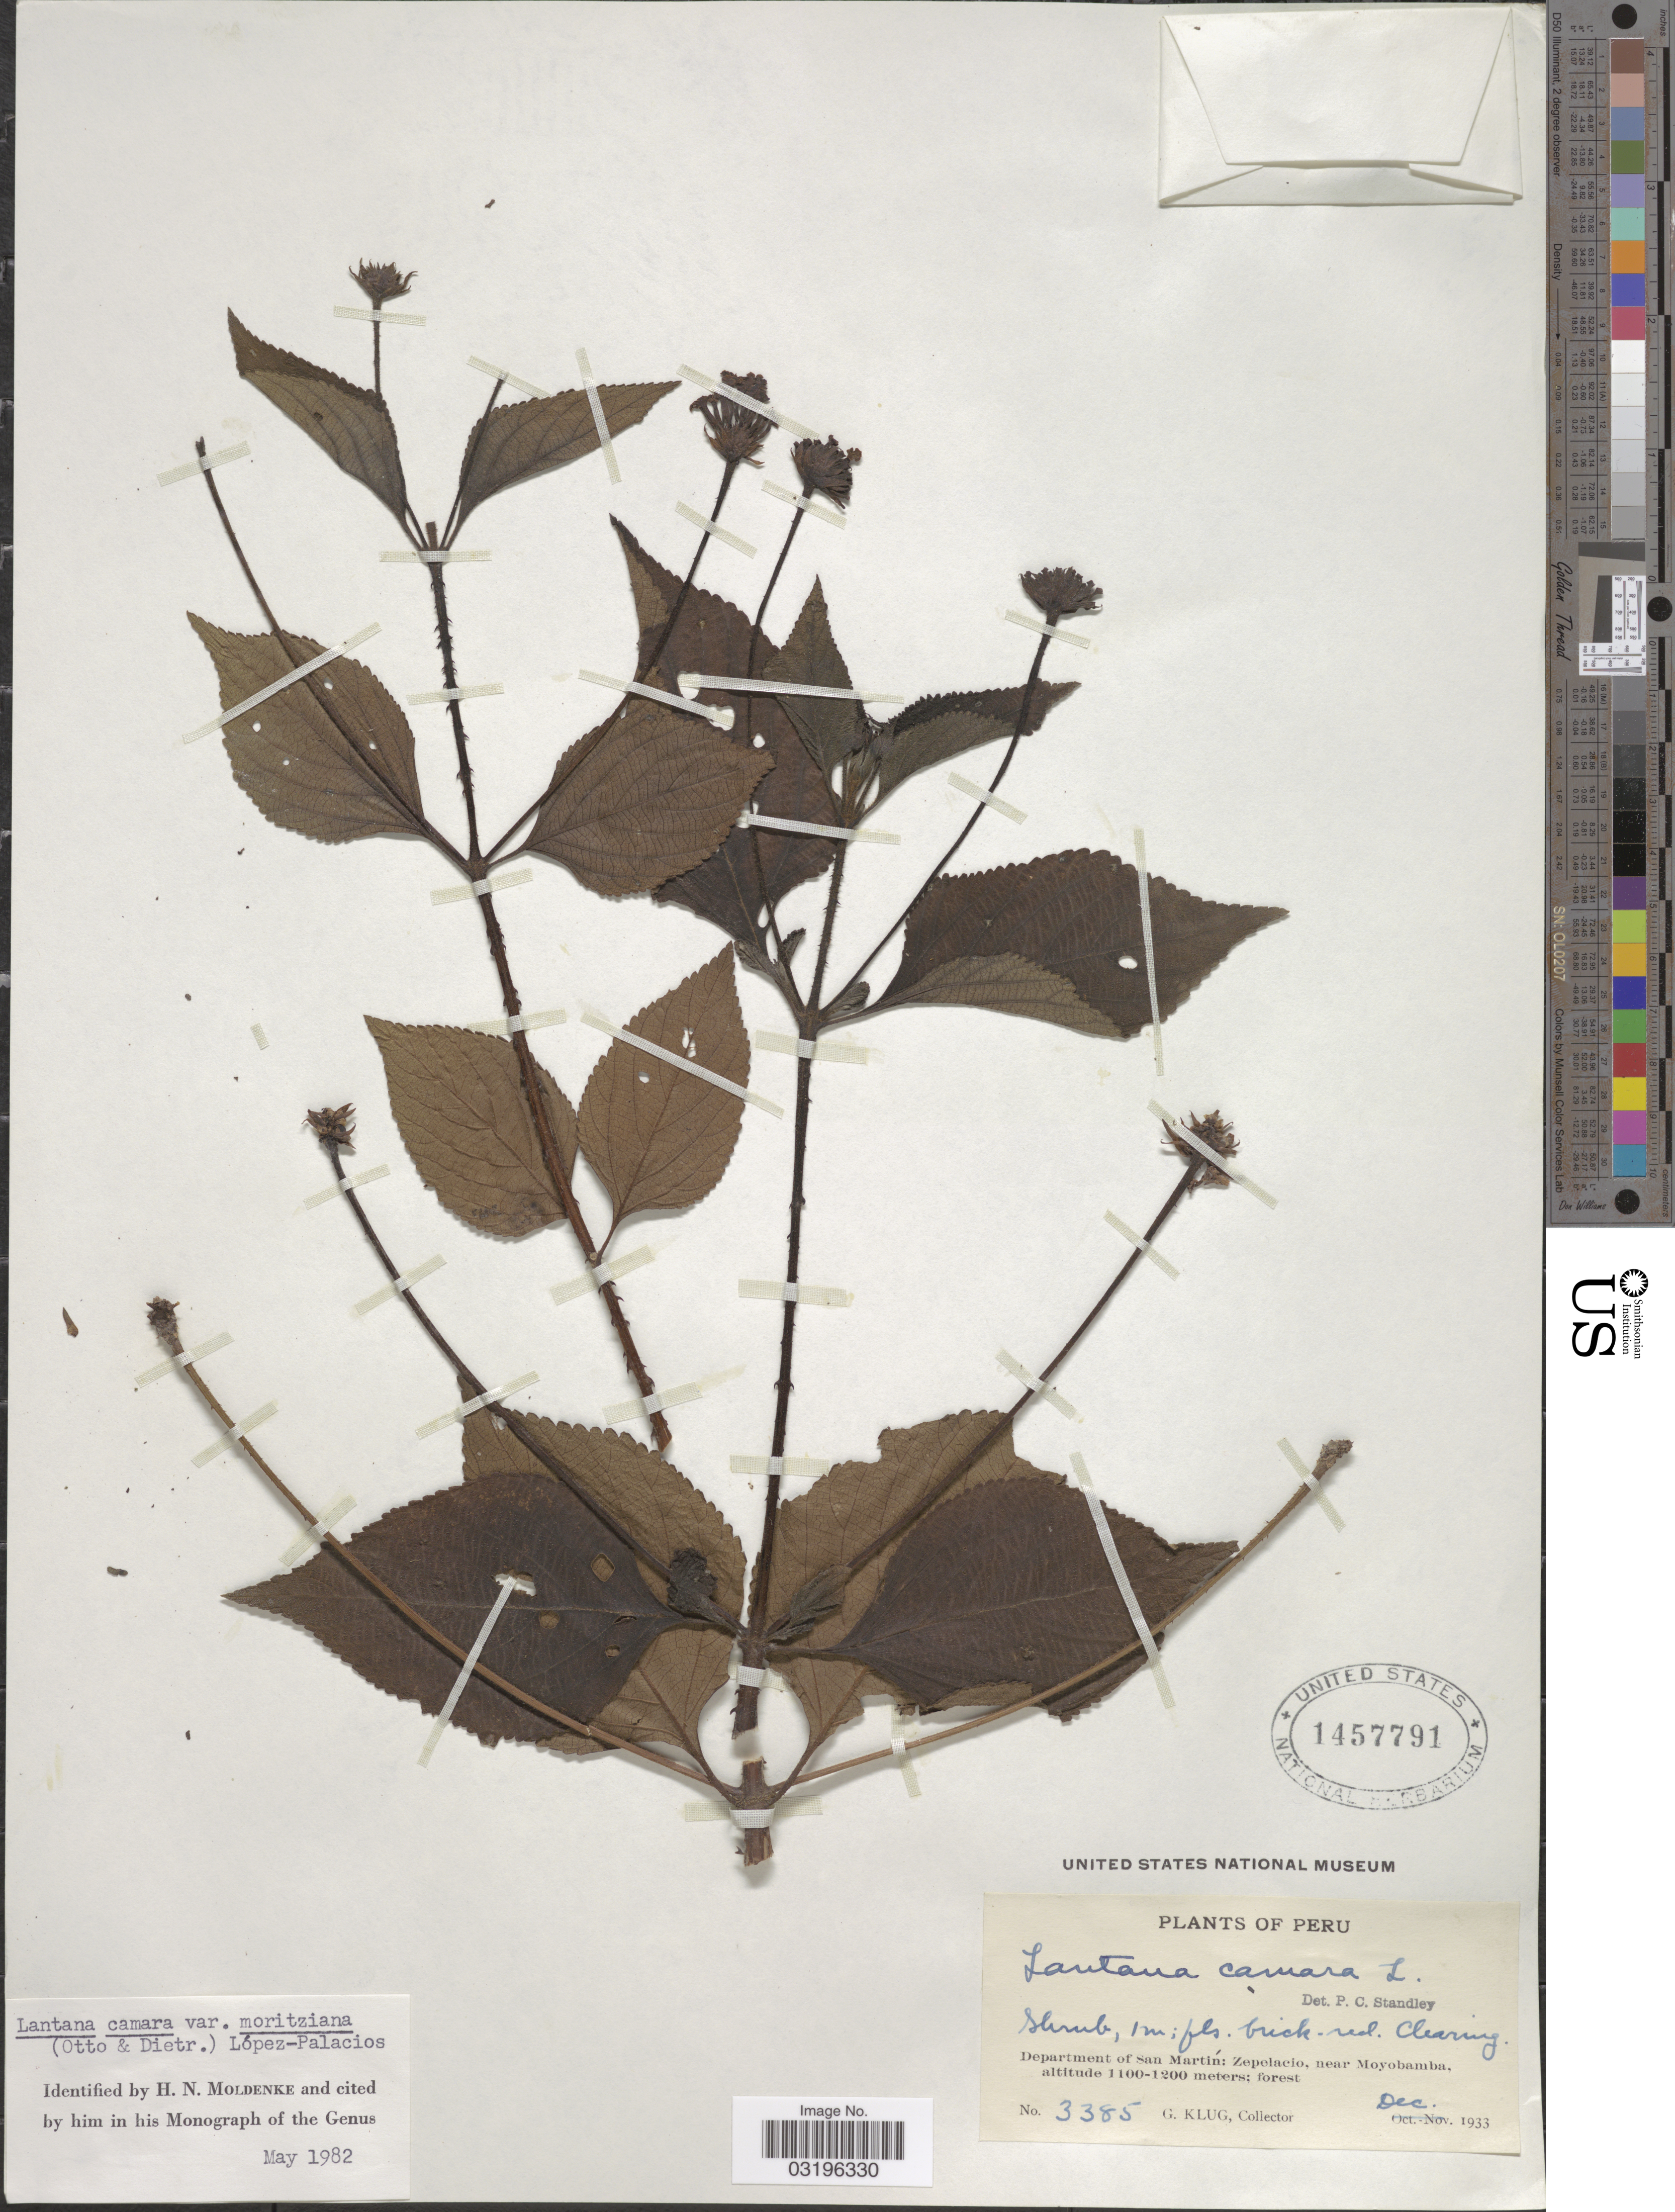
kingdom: Plantae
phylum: Tracheophyta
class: Magnoliopsida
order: Lamiales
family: Verbenaceae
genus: Lantana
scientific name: Lantana camara var. moritziana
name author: (Otto & A. Dietr.) López-Pal.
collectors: G. Klug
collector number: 3385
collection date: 1933-12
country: Peru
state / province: San Martín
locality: Department of San Martín: Zepelacio, near Moyobamba.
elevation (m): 1100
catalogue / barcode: US 1457791